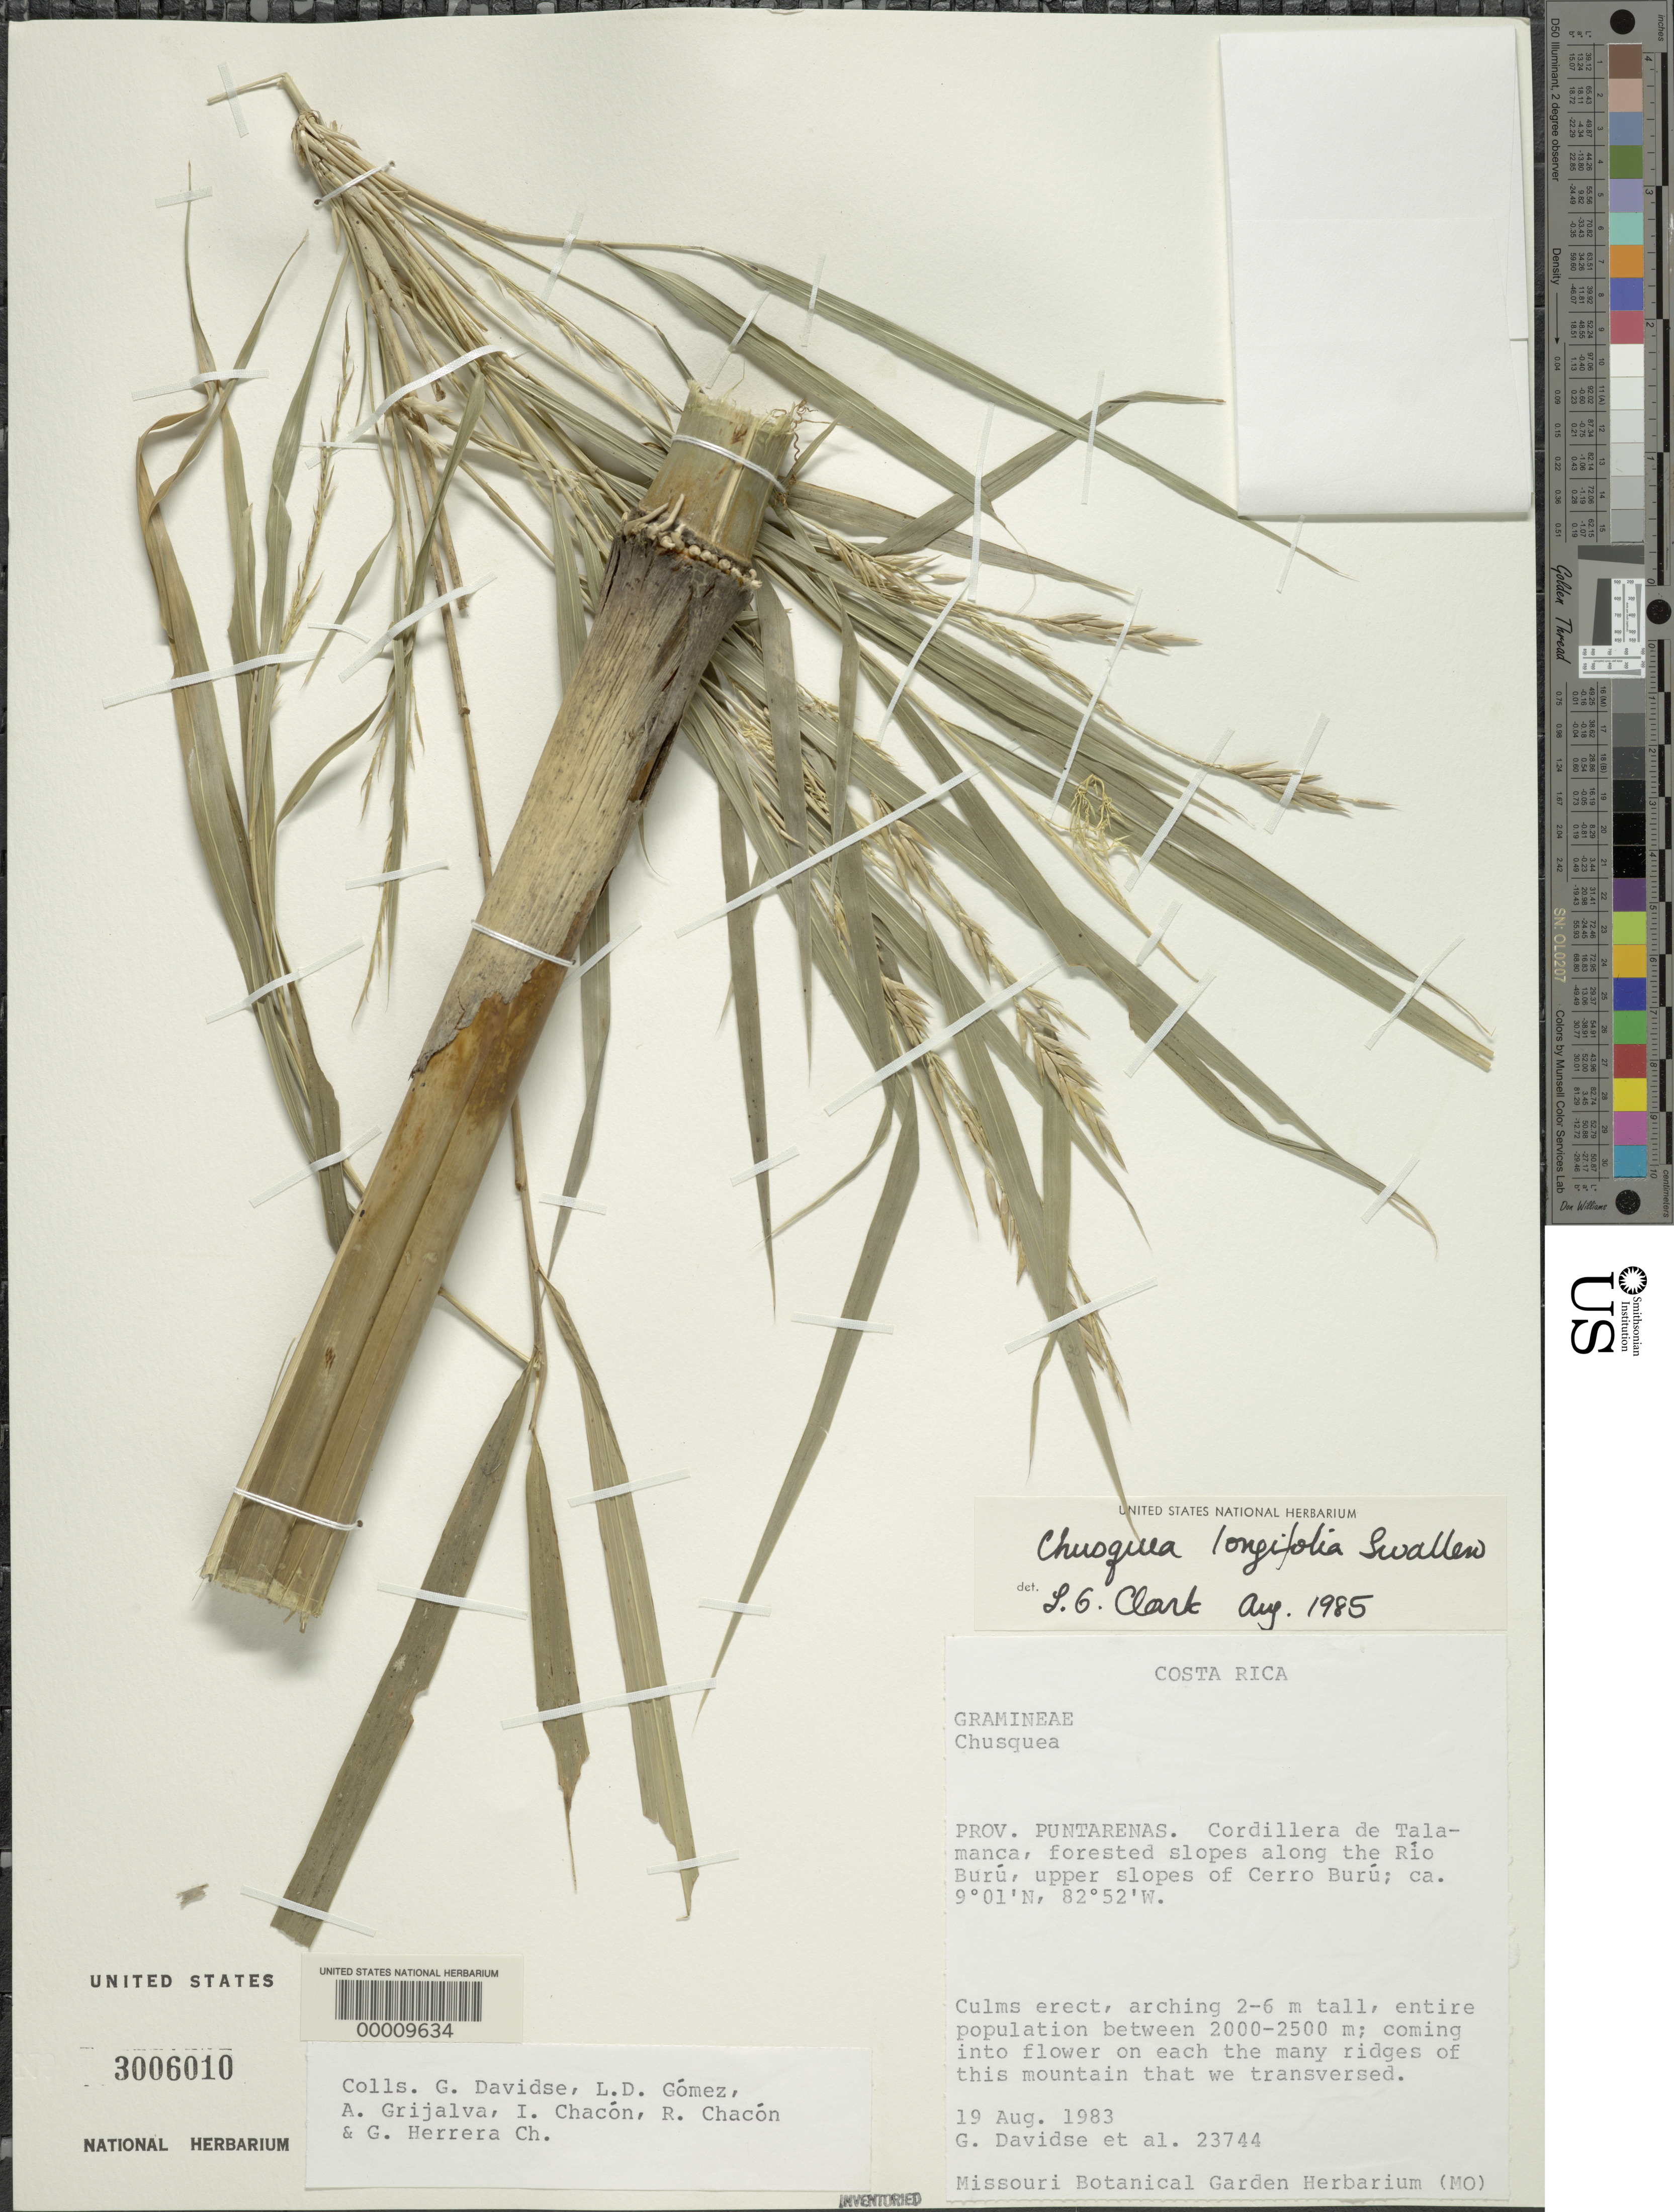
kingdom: Plantae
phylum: Tracheophyta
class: Liliopsida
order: Poales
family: Poaceae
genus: Chusquea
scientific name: Chusquea longifolia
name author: Swallen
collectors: G. Davidse, L. D. Gómez, A. Grijalva, I. Chacon, R. Chacon & G. Herrera Ch.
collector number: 23744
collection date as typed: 19 Aug 1983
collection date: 1983-08-19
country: Costa Rica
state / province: Puntarenas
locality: Cordillera de talamanca, rio buru, cerro buru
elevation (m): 2000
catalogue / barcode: US 3006010